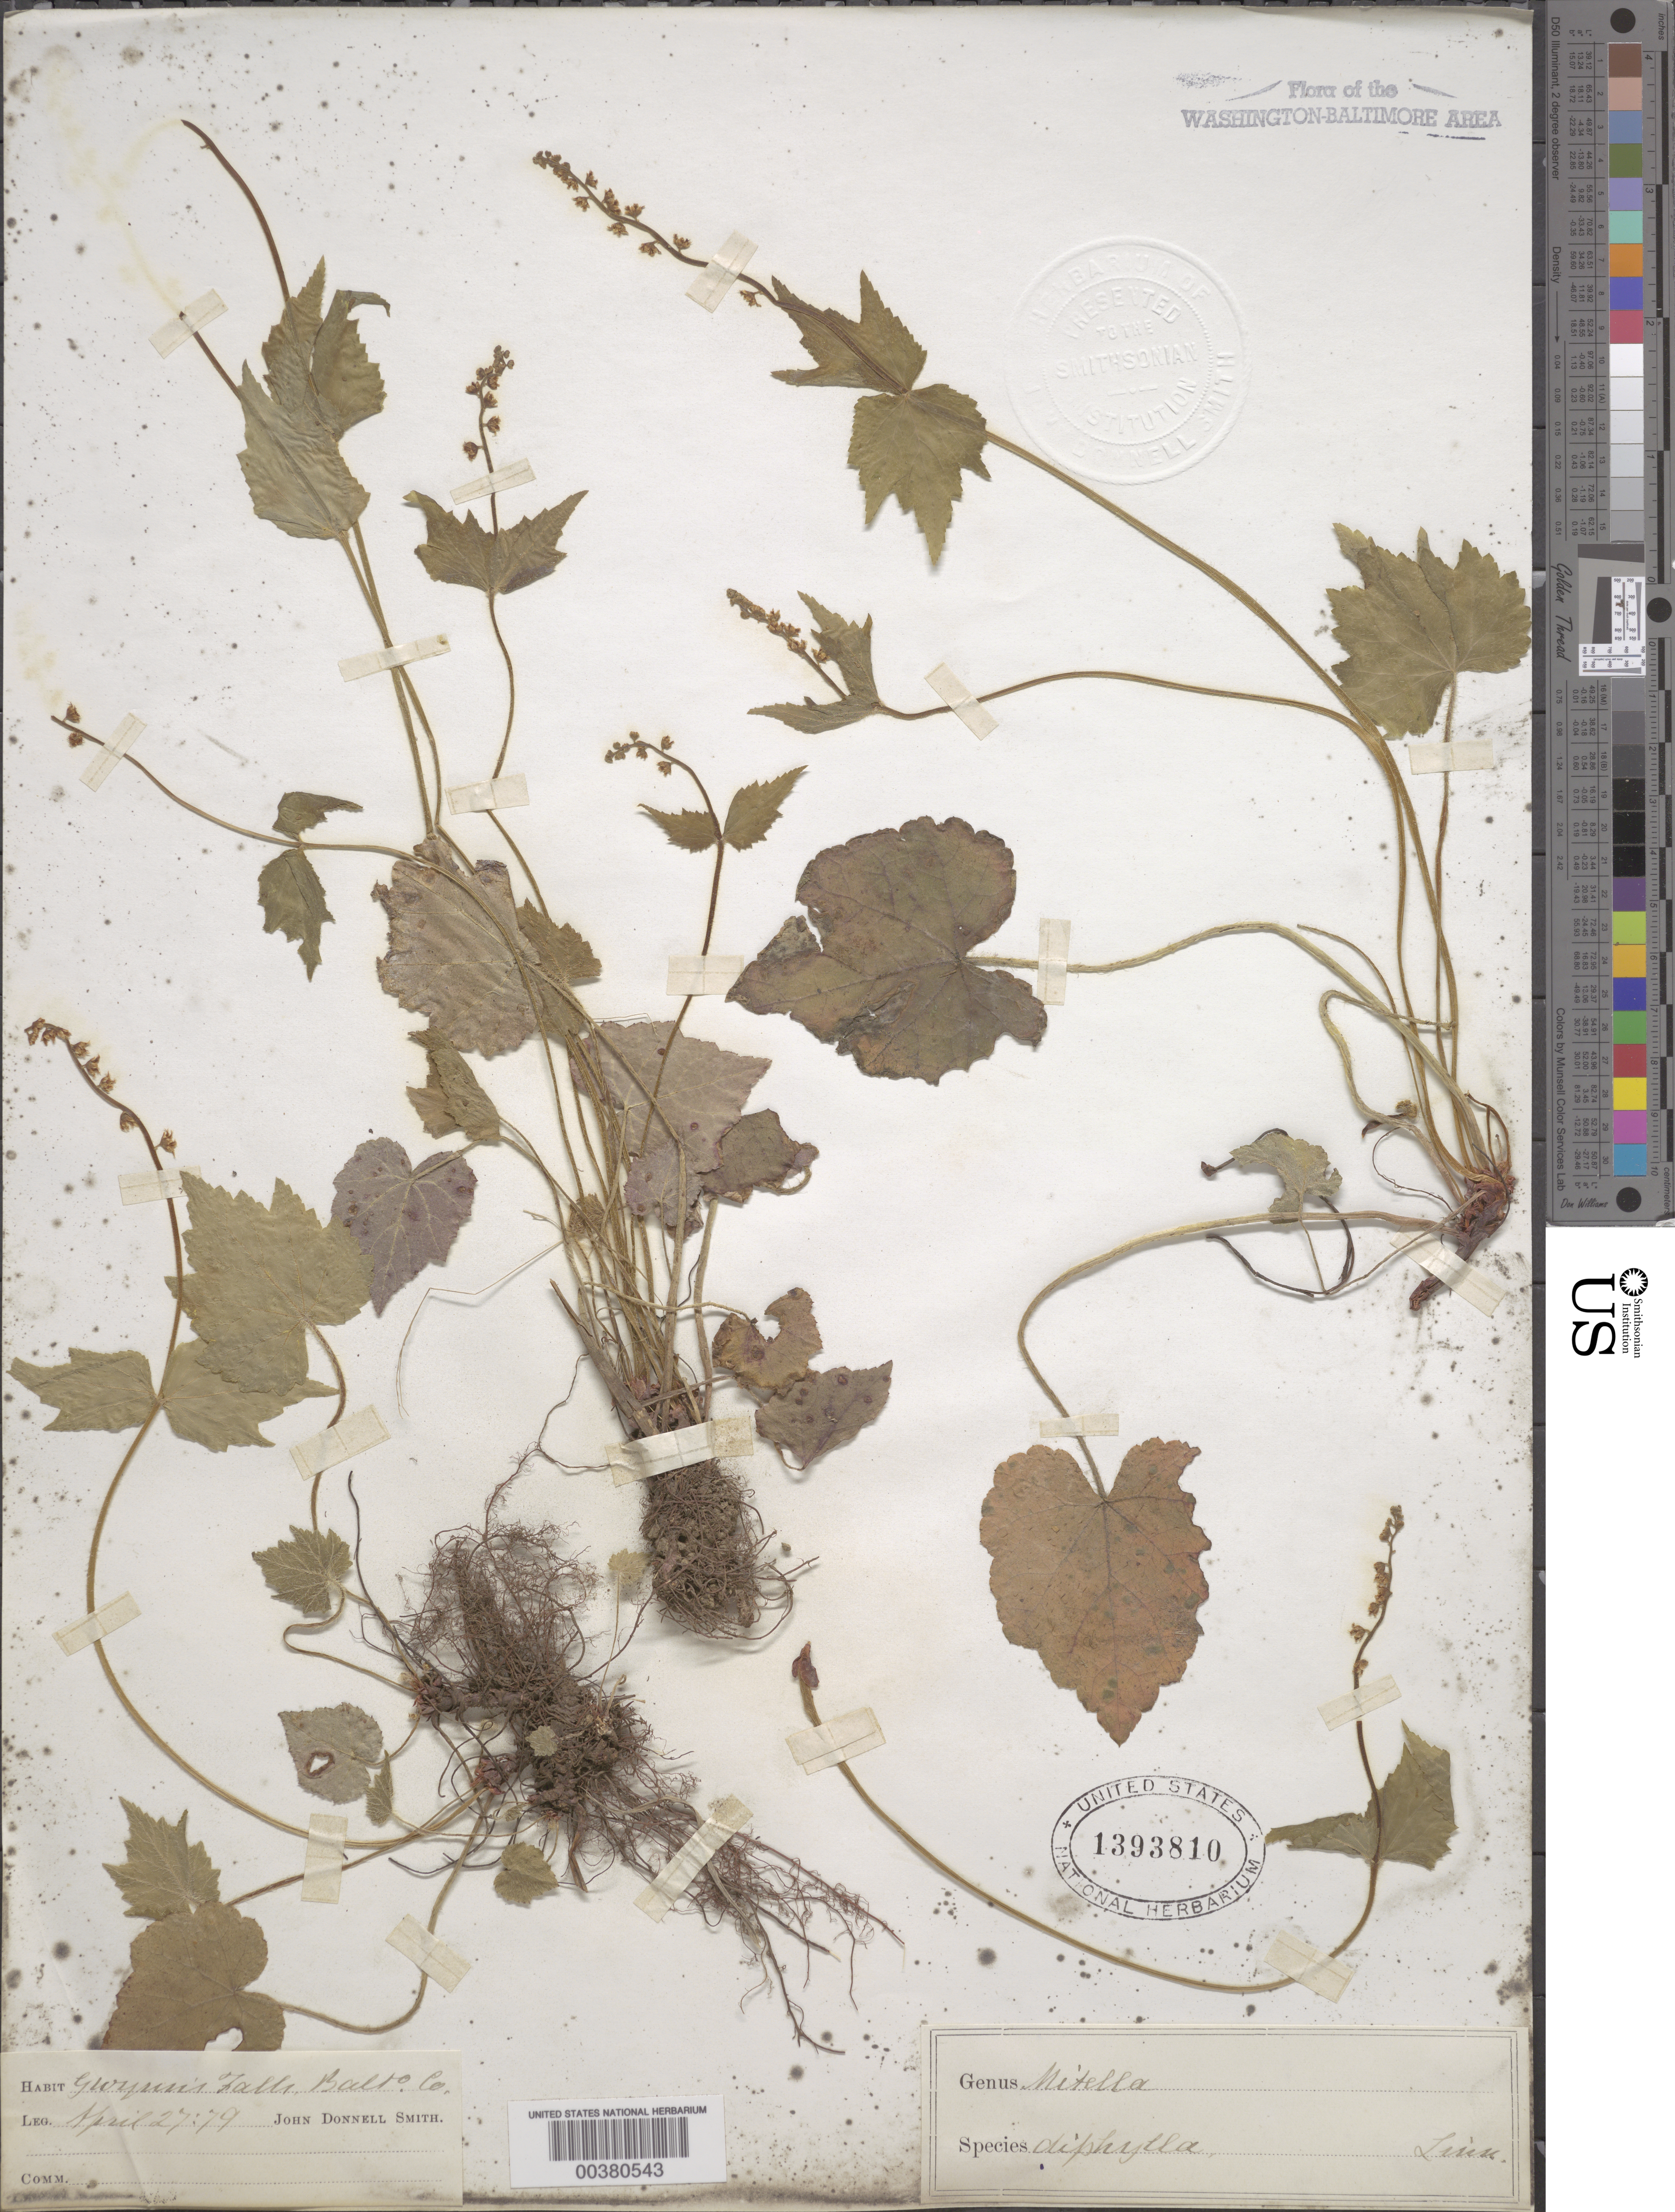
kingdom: Plantae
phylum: Tracheophyta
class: Magnoliopsida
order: Saxifragales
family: Saxifragaceae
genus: Mitella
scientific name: Mitella diphylla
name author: L.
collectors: J. Donnell Smith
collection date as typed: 27 Apr 1879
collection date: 1879-04-27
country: United States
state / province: Maryland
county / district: Baltimore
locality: Gwynn Falls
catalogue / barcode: US 1393810